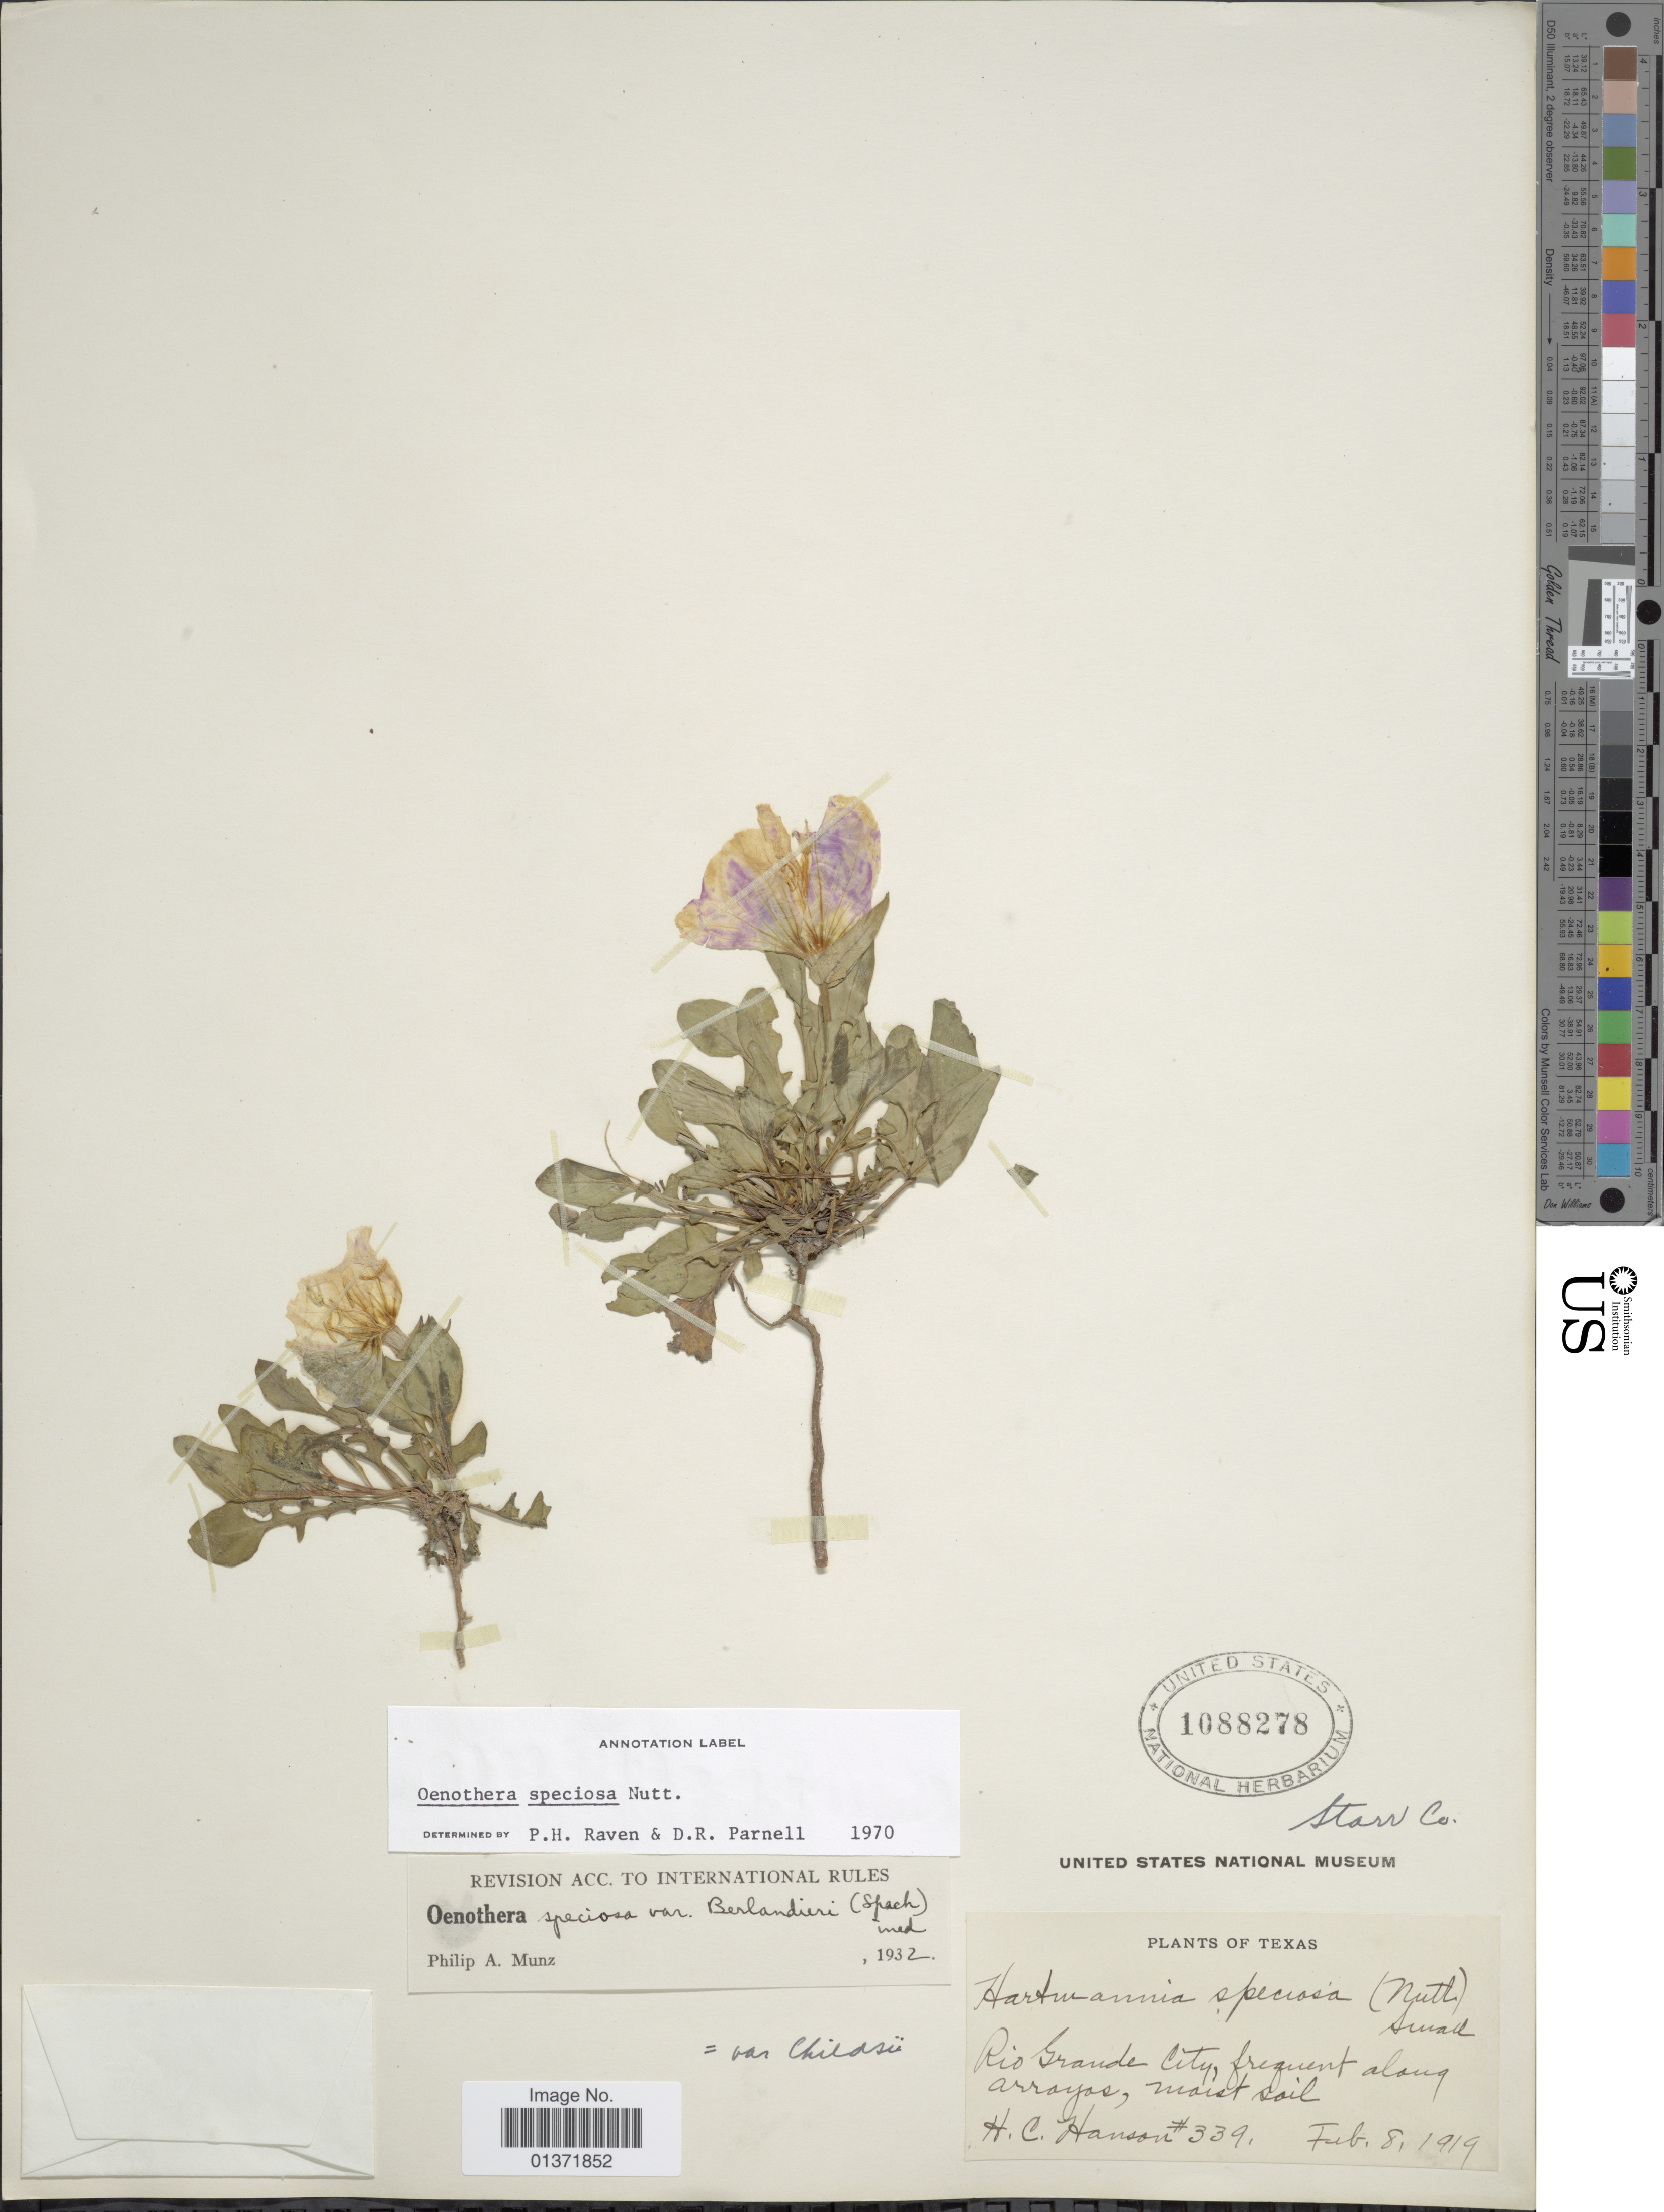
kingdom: Plantae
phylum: Tracheophyta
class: Magnoliopsida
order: Myrtales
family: Onagraceae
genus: Oenothera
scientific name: Oenothera speciosa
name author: Nutt.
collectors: H. Hanson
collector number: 339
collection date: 1919-02-08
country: United States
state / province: Texas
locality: Rio Grande City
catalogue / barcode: US 1088278